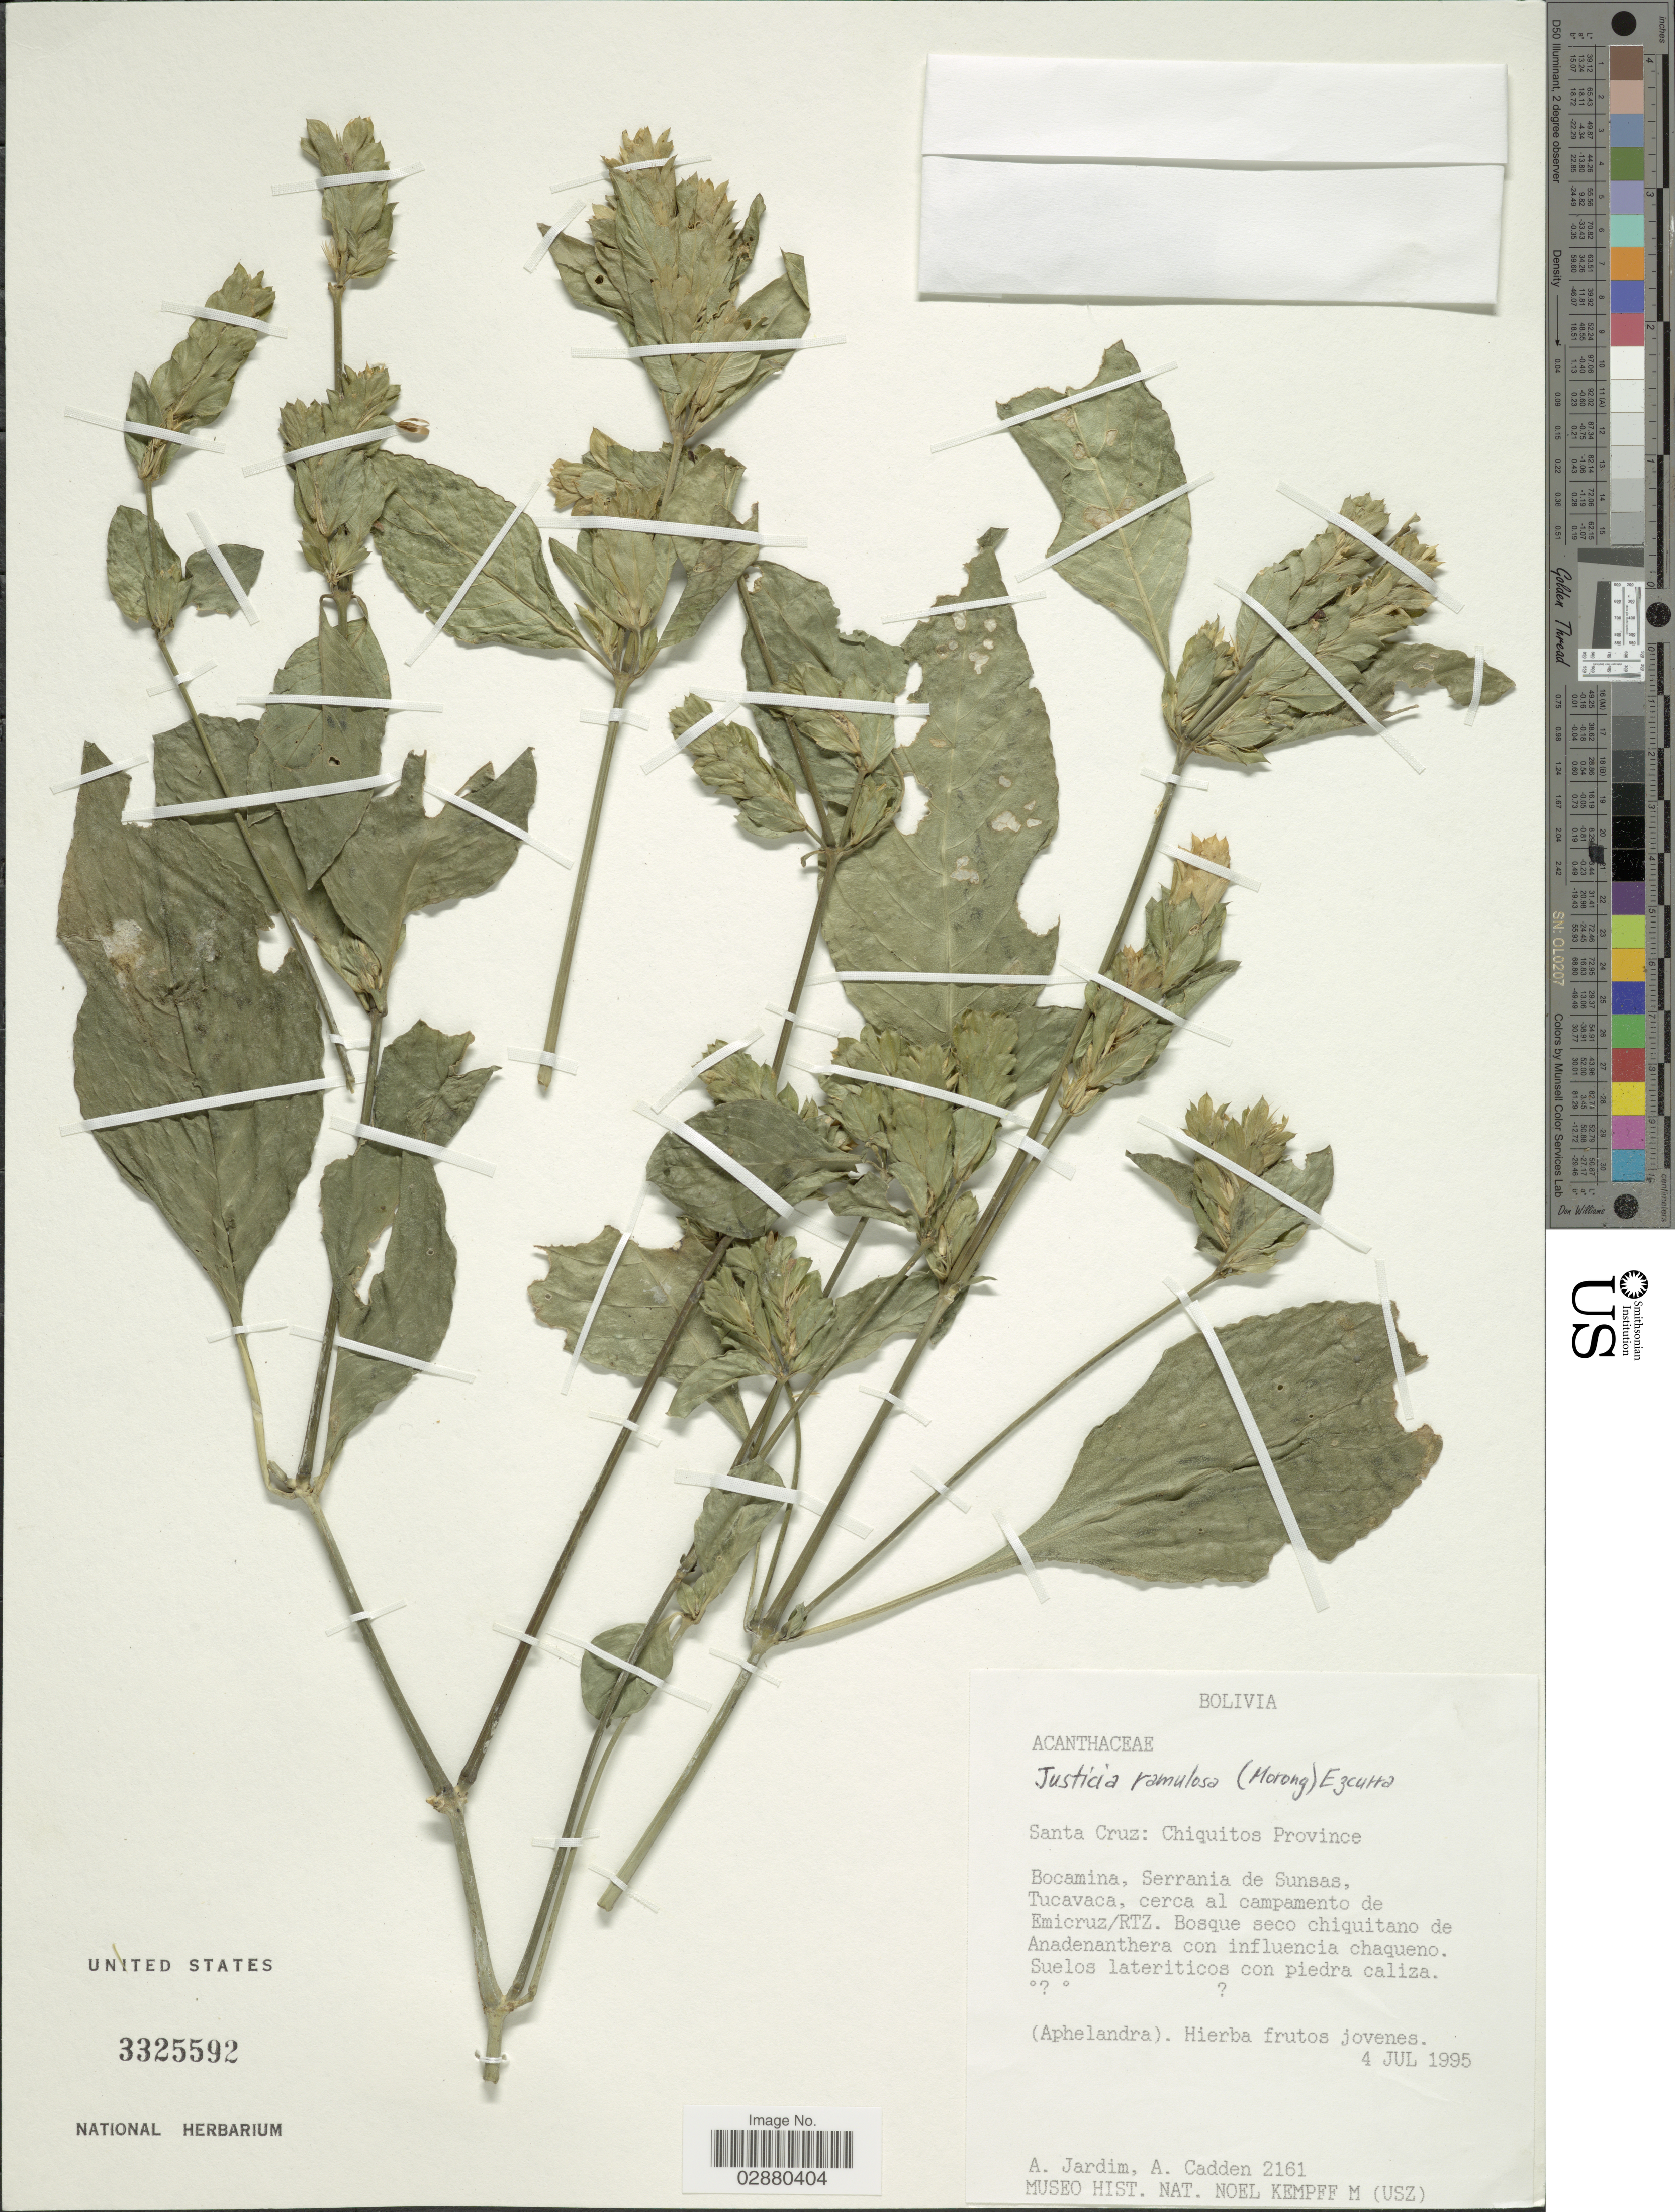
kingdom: Plantae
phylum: Tracheophyta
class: Magnoliopsida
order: Lamiales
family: Acanthaceae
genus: Justicia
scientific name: Justicia ramulosa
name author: (Morong) V.A.W. Graham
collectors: A. Jardim & A. Cadden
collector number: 3161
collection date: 1995-07-04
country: Bolivia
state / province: Santa Cruz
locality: Chiquitos Province. Bocamina, Serranta de Sunsas, Tucavaca, cerca al campamento de Emicruz/RTZ.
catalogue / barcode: US 3325592